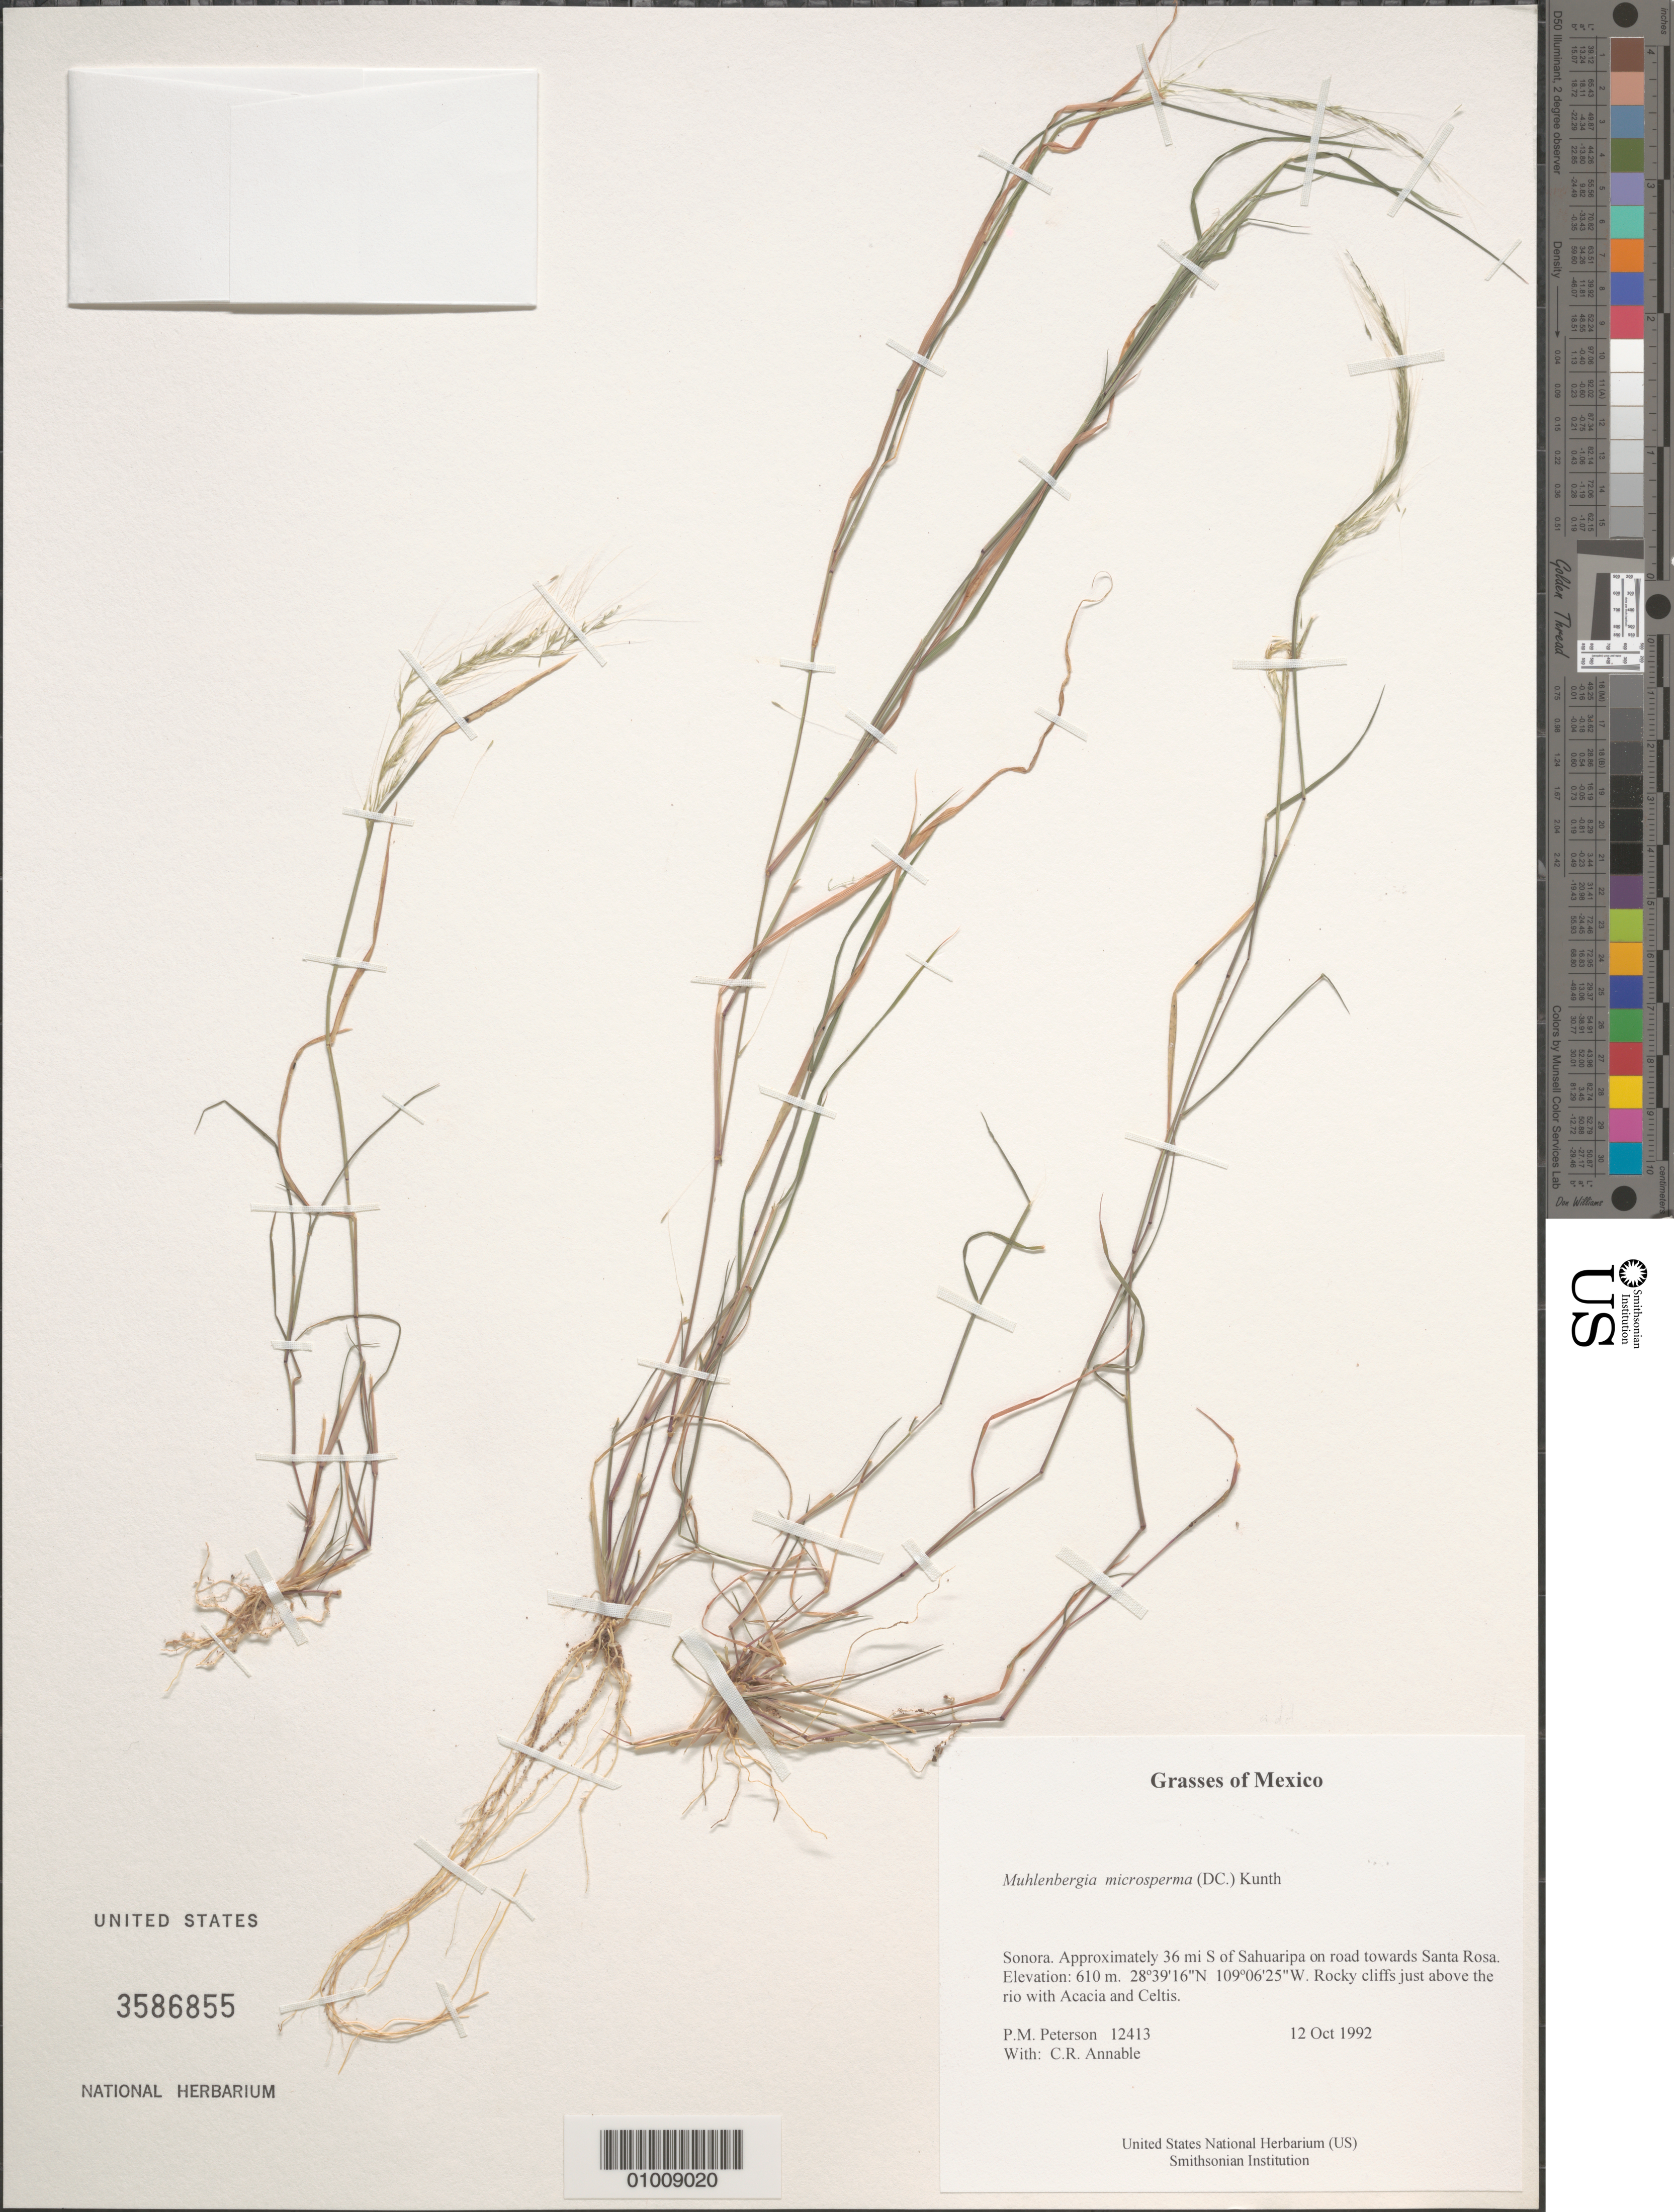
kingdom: Plantae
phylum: Tracheophyta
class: Liliopsida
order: Poales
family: Poaceae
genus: Muhlenbergia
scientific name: Muhlenbergia microsperma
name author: (DC.) Kunth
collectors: P. M. Peterson & C. R. Annable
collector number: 12413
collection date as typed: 12 Oct 1992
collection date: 1992-10-12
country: Mexico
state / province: Sonora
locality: Approximately 36 mi S of Sahuaripa on road towards Santa Rosa.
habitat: Rocky cliffs just above the rio with Acacia and Celtis.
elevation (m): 610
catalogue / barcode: US 3586855